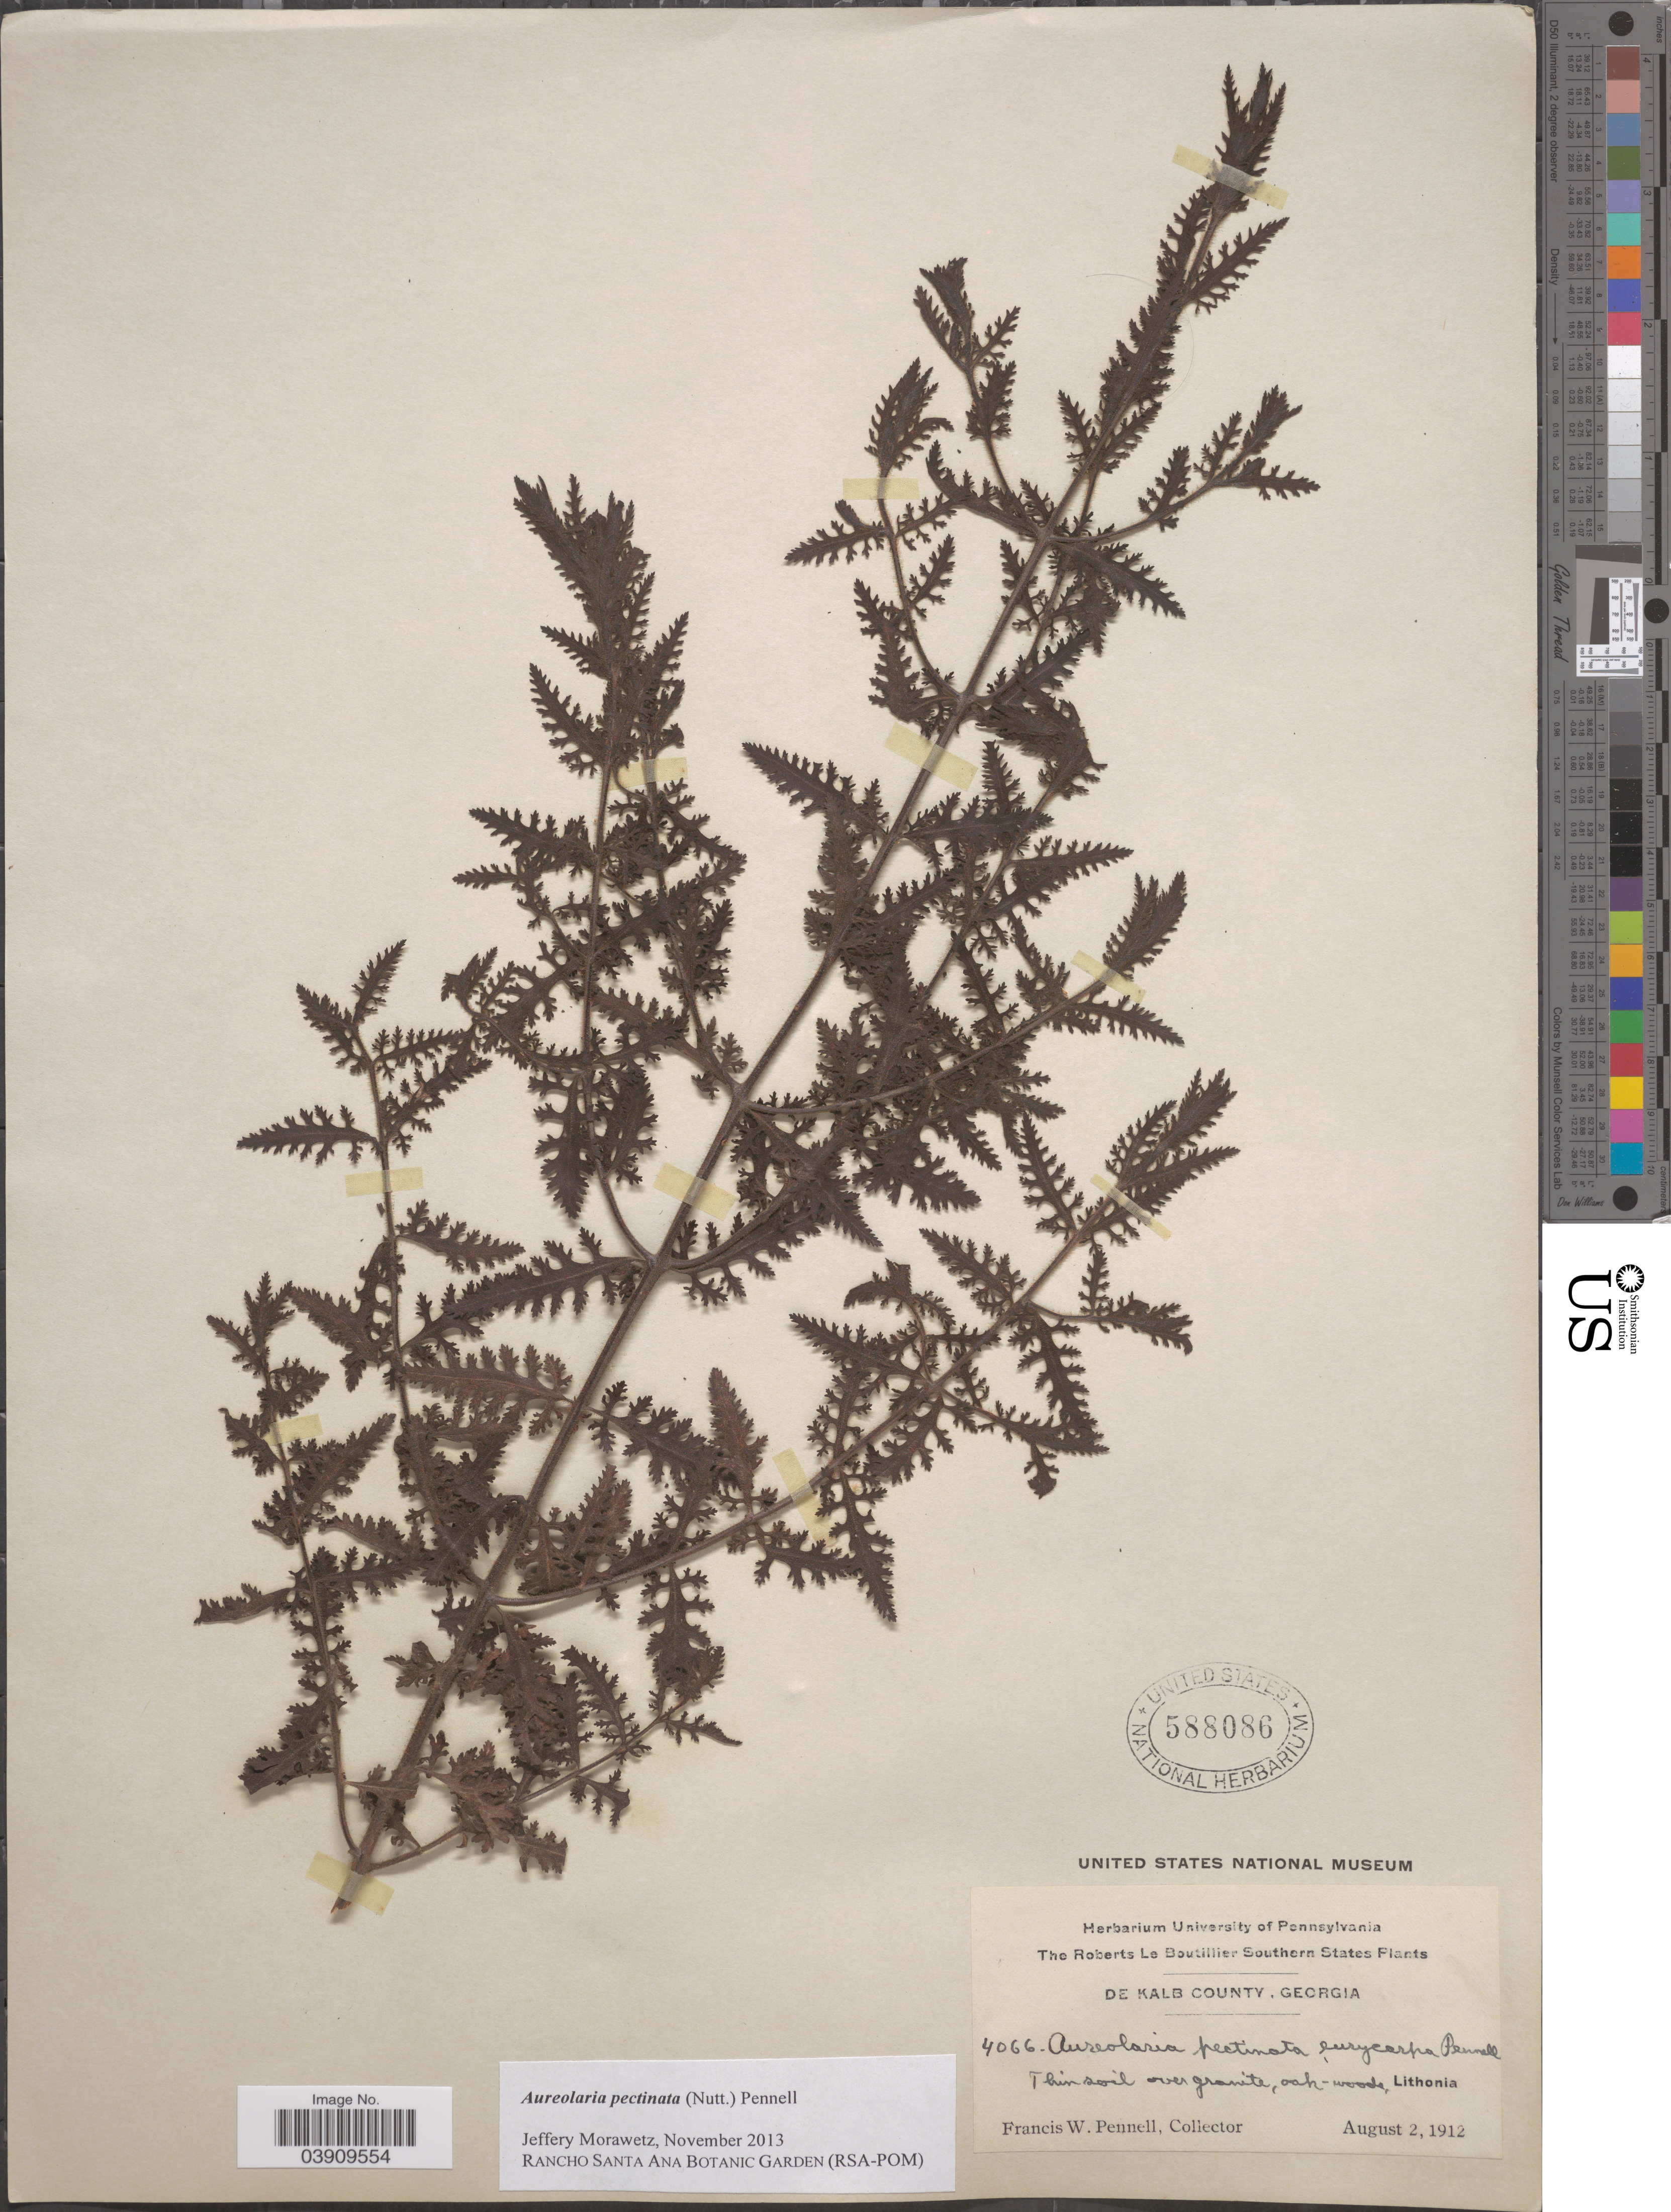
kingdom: Plantae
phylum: Tracheophyta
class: Magnoliopsida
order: Lamiales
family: Orobanchaceae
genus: Aureolaria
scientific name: Aureolaria pectinata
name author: (Nutt.) Pennell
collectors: F. W. Pennell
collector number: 4066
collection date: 1912-08-02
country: United States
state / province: Georgia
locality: Southern States. De Kalb County. Lithonia.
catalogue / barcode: US 588086